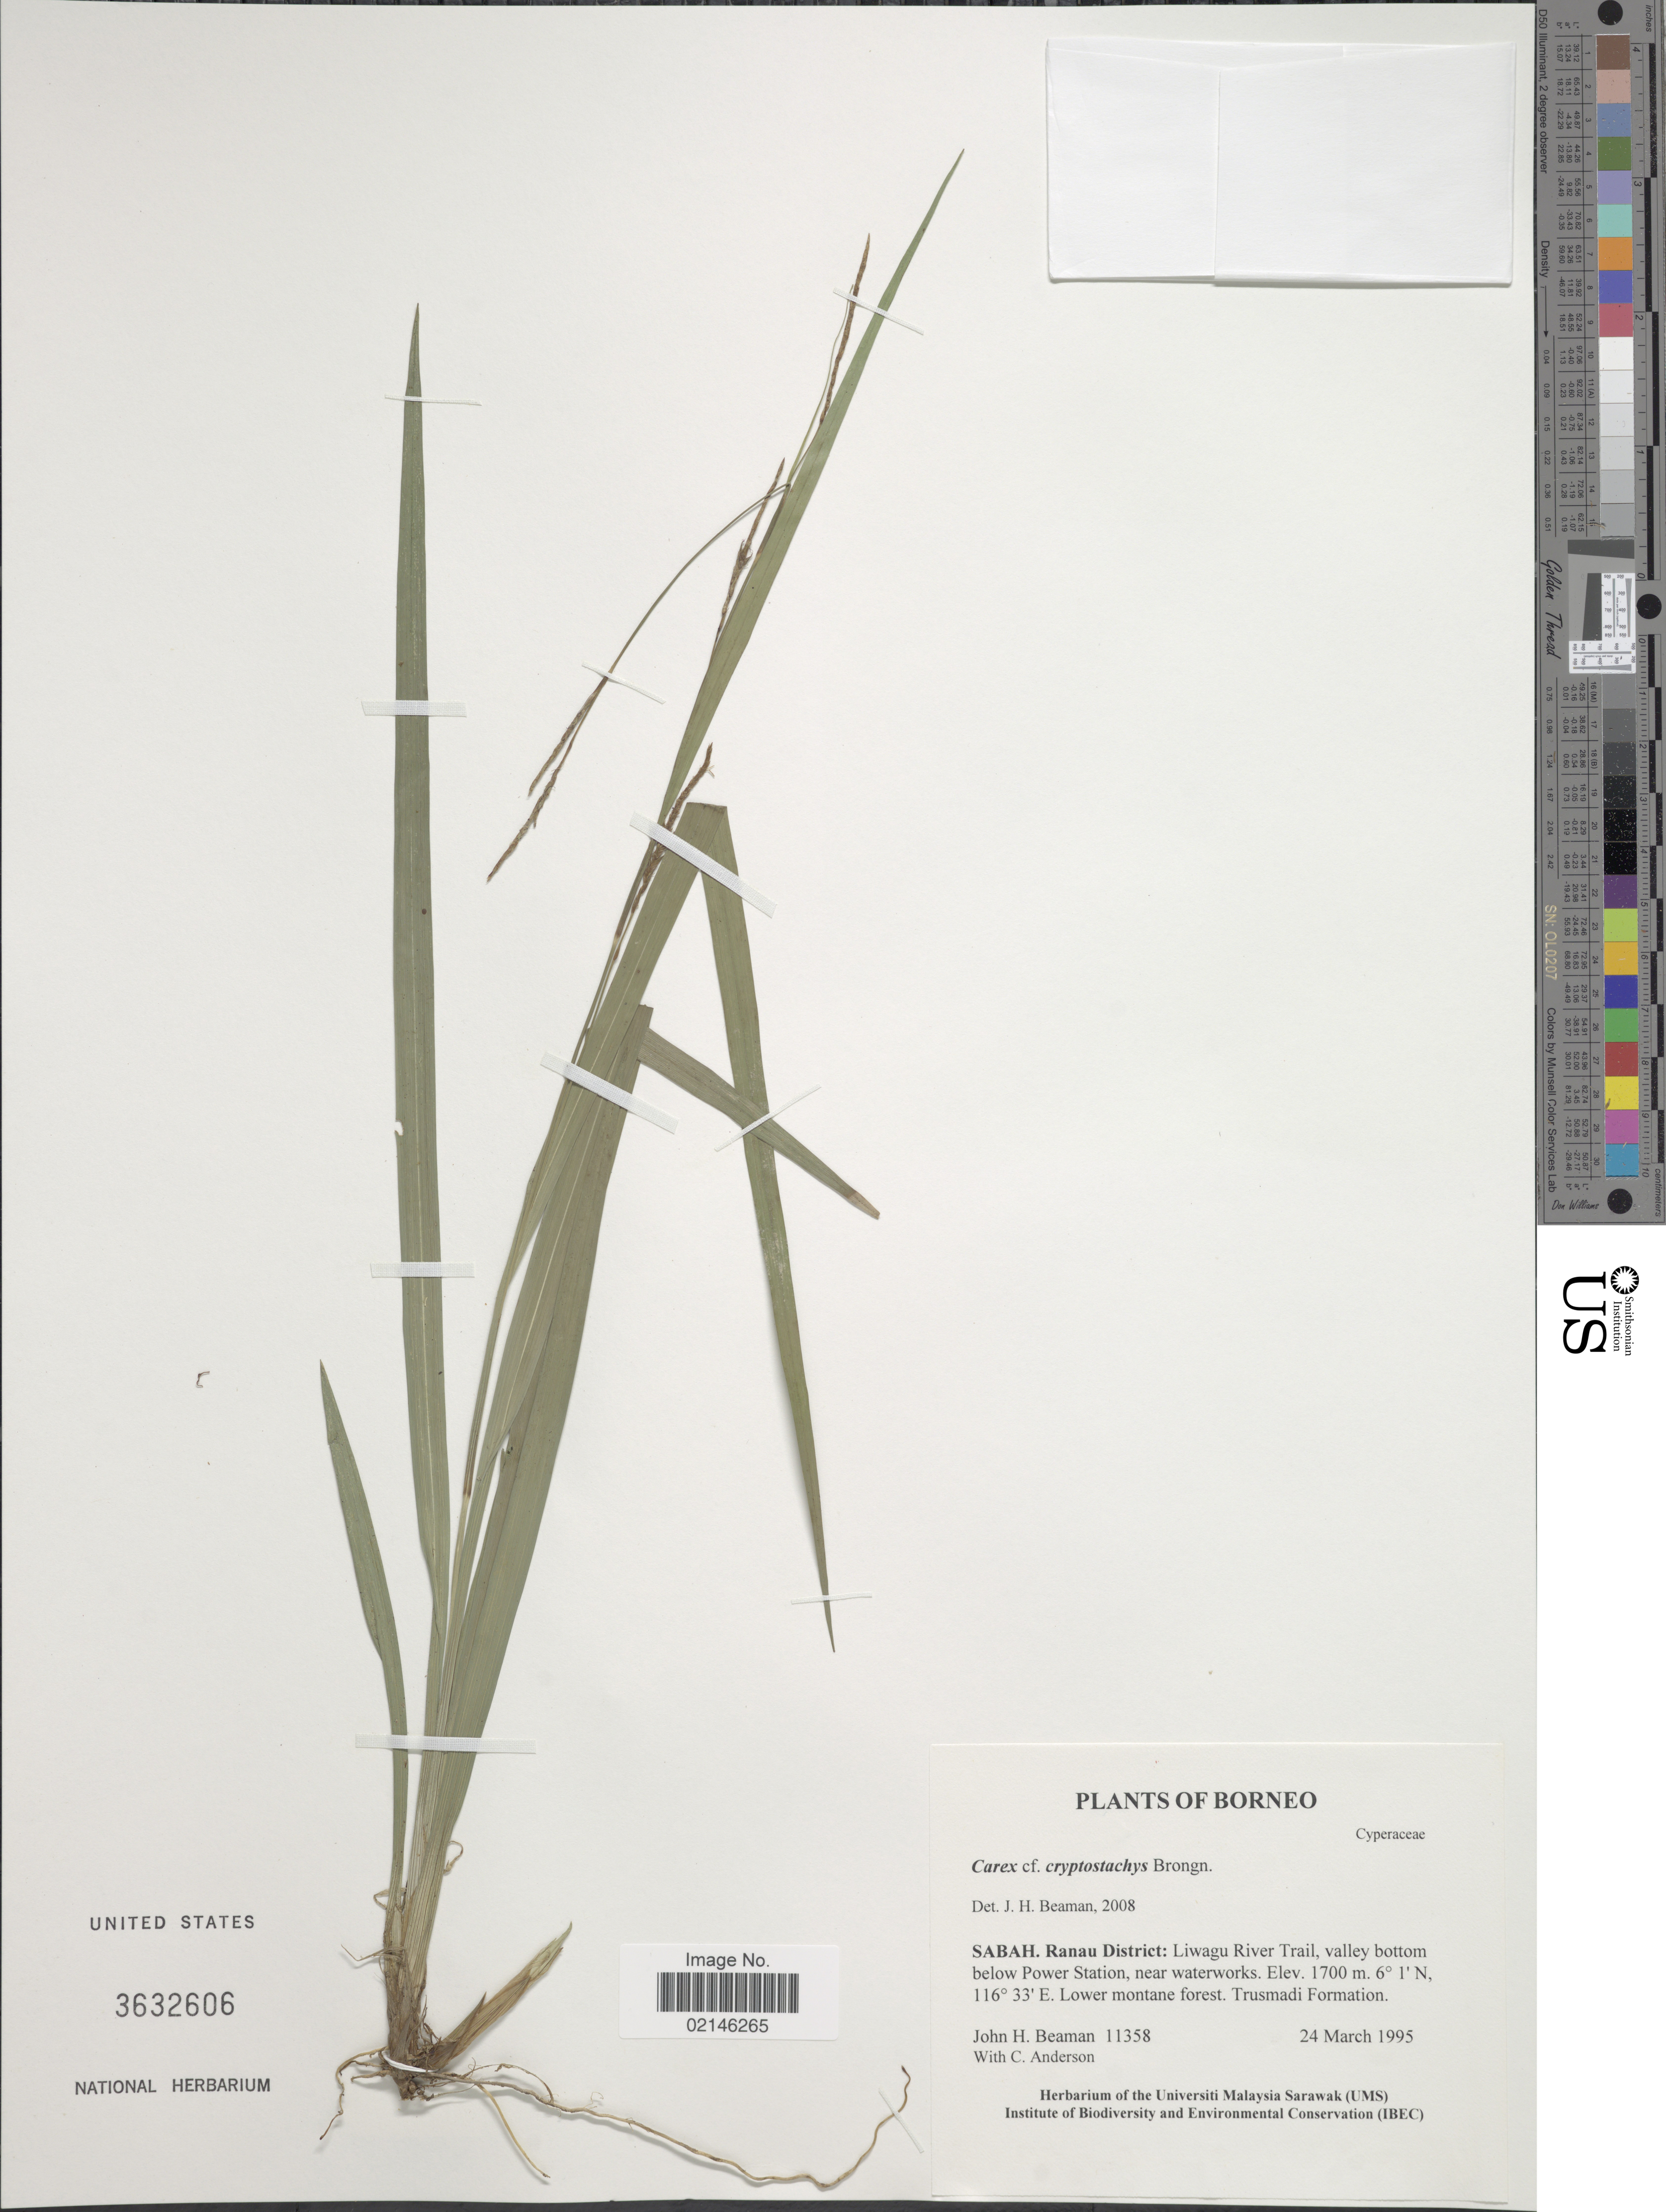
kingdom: Plantae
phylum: Tracheophyta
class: Liliopsida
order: Poales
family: Cyperaceae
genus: Carex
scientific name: Carex cryptostachys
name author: Brongn.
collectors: J. H. Beaman & C. Anderson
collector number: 11358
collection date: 1995-03-24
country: Malaysia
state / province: Sabah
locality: Borneo. Ranau District: Liwagu River Trail, valley bottom below Power Station, near waterworks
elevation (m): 1700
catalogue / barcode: US 3632606